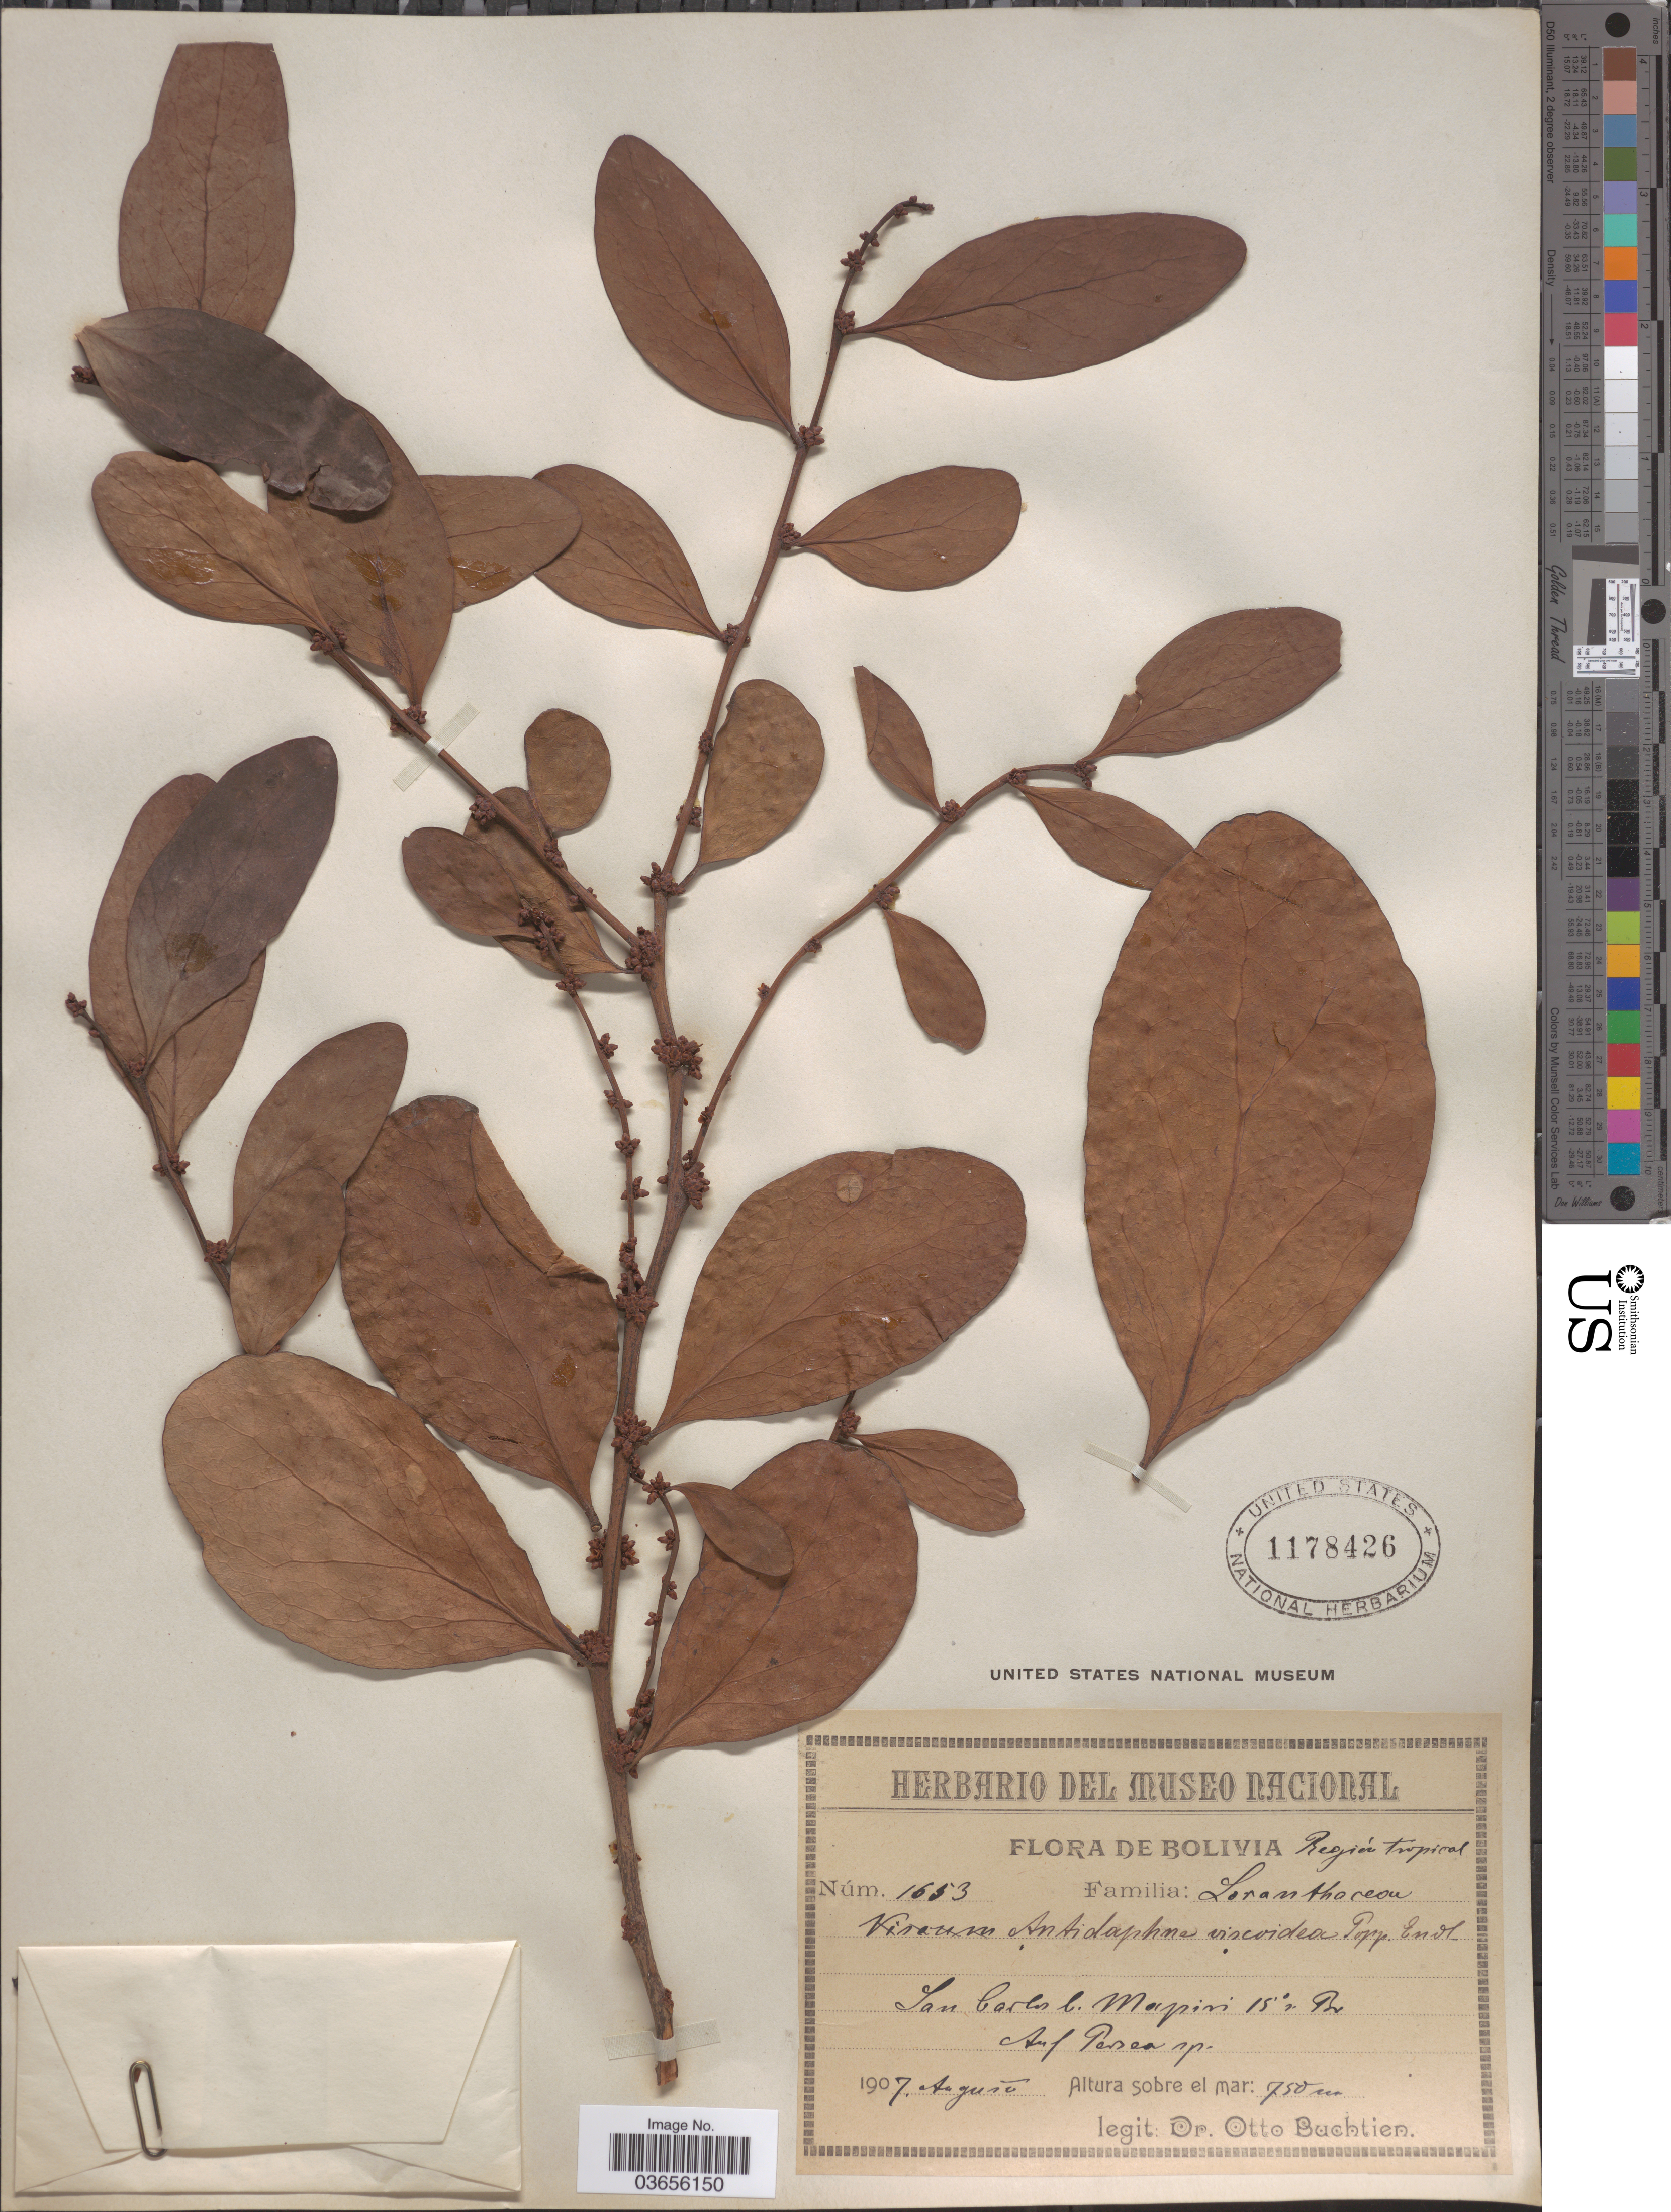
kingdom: Plantae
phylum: Tracheophyta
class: Magnoliopsida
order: Santalales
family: Santalaceae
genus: Antidaphne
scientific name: Antidaphne viscoidea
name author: Poepp. & Endl.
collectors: O. Buchtien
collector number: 1653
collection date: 1907-08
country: Bolivia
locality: San Carlos . Mapiri 15º s. Br. Auf Persea sp.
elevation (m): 750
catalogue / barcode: US 1178426